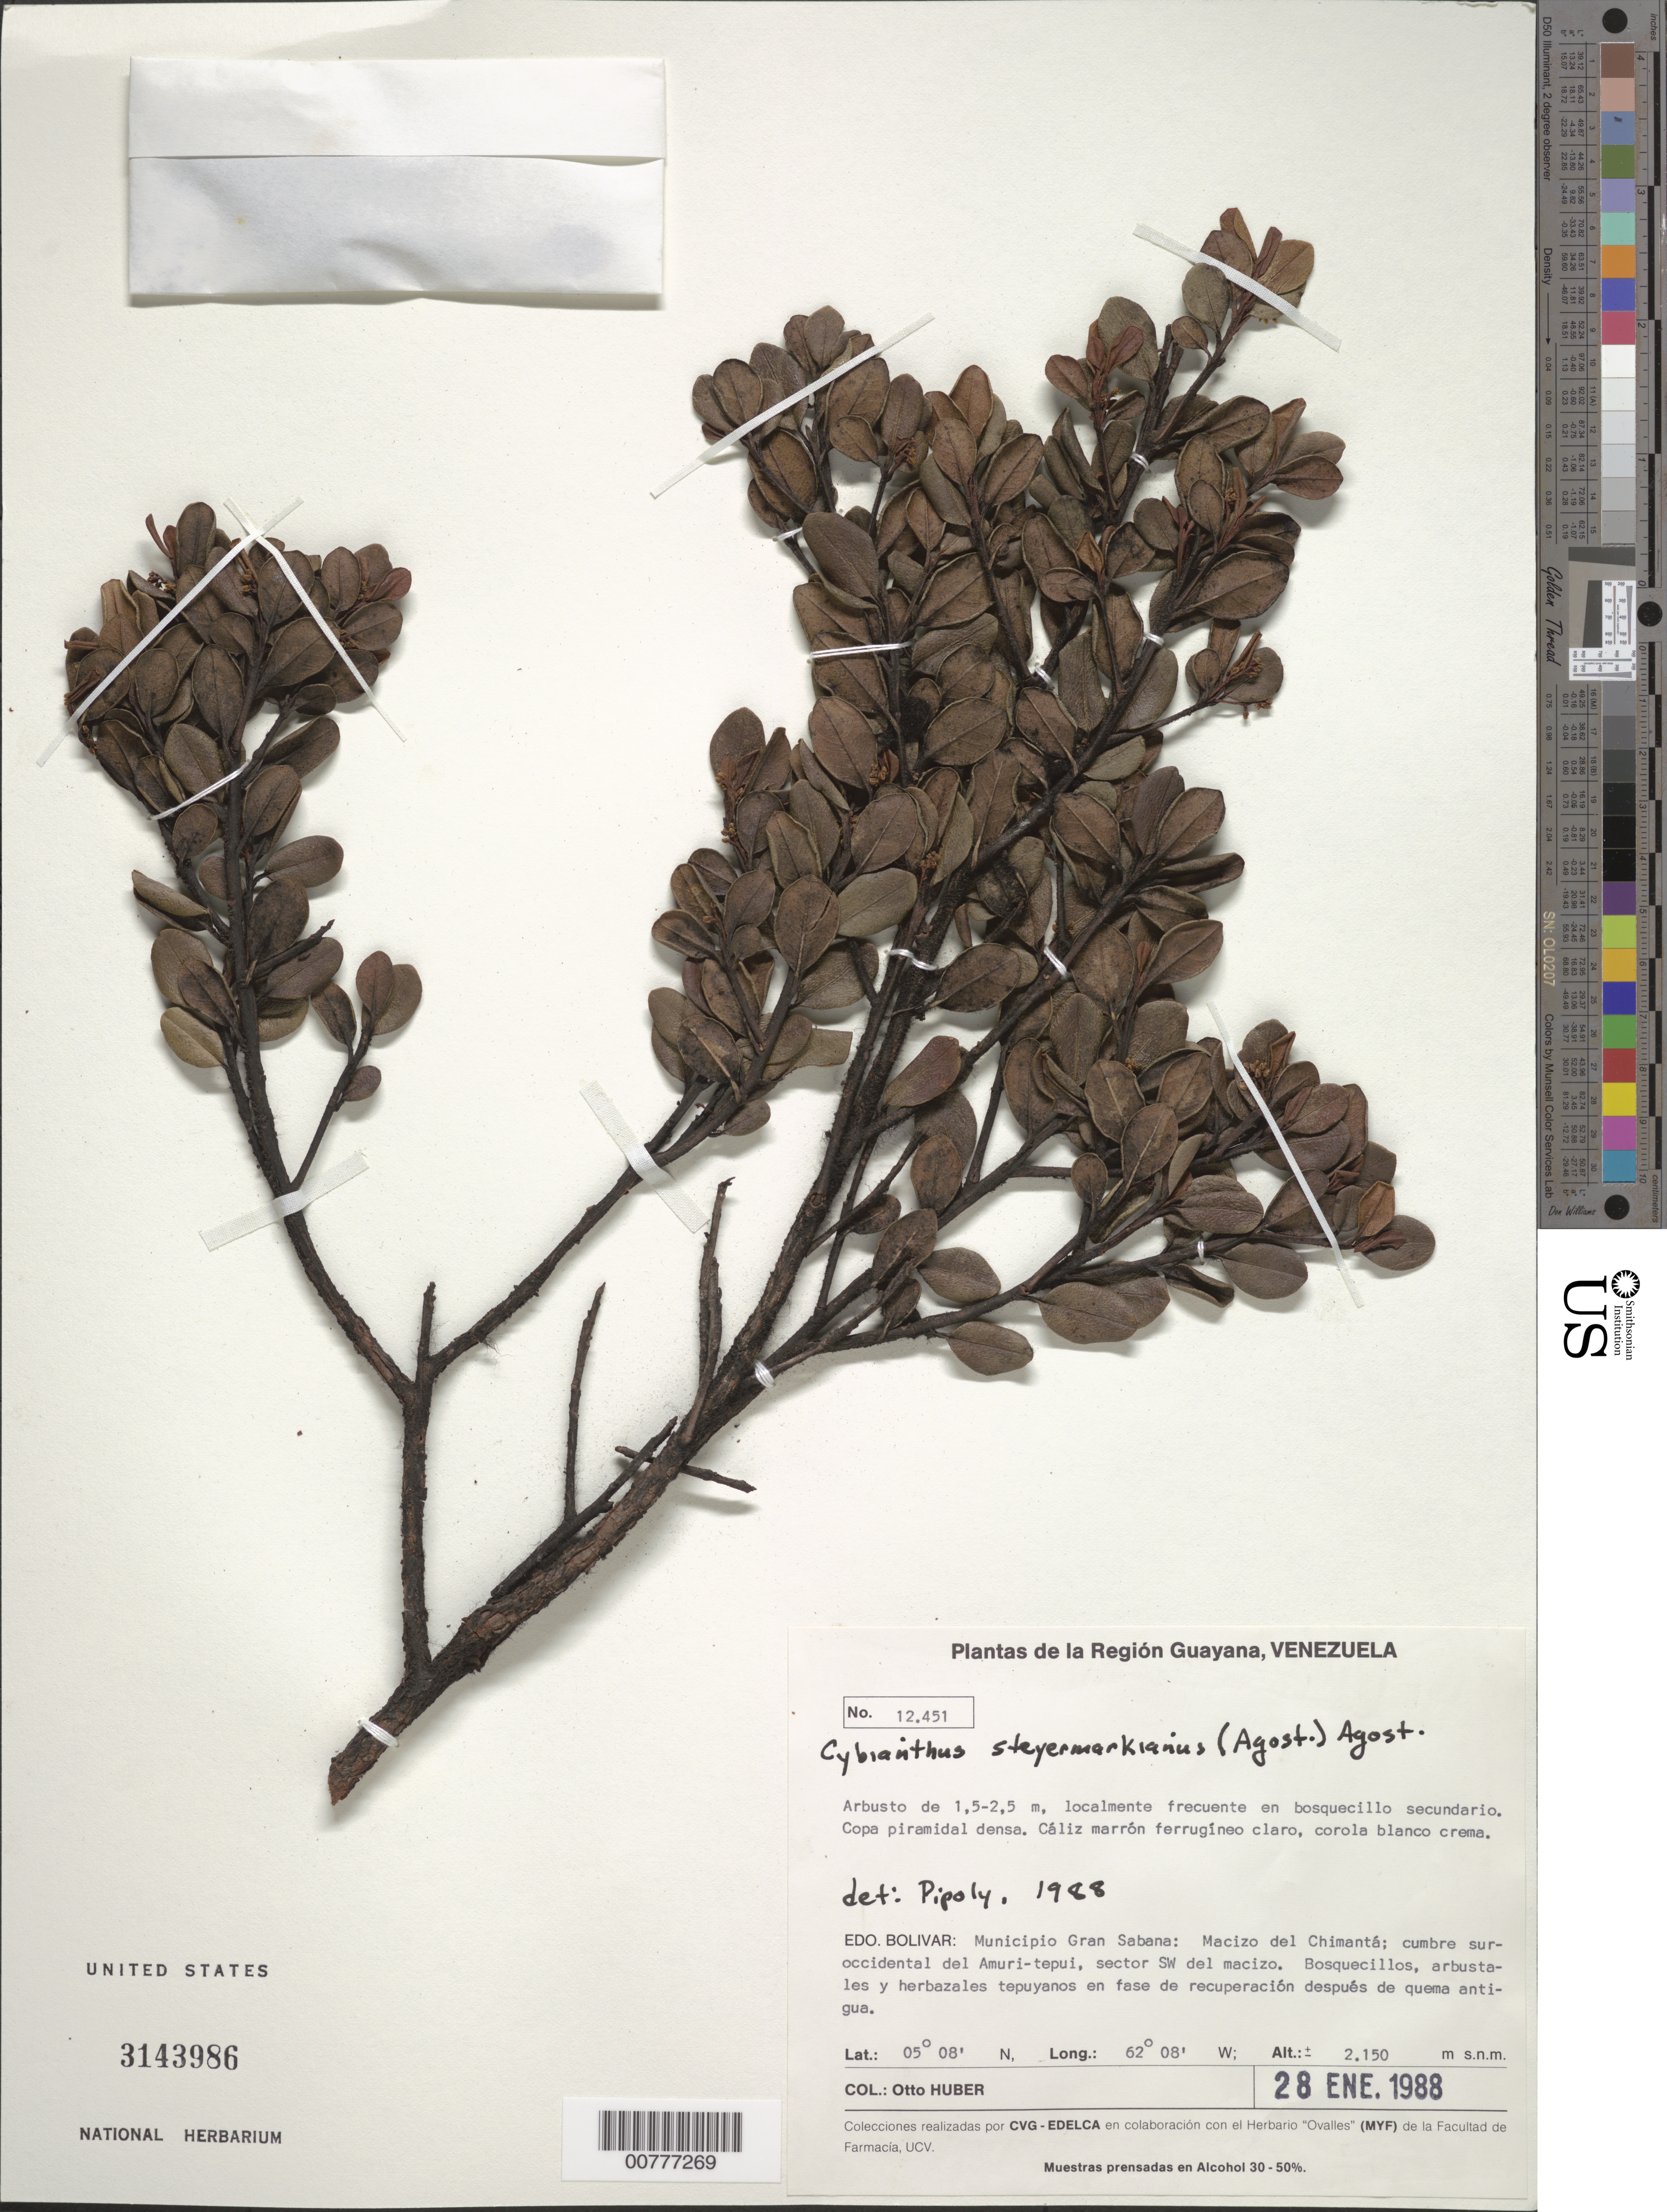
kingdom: Plantae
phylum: Tracheophyta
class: Magnoliopsida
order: Ericales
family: Primulaceae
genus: Cybianthus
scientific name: Cybianthus steyermarkianus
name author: (G. Agostini) G. Agostini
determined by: Pipoly, J. J., III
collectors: O. Huber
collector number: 12451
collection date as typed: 28-Jan-88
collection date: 1988-01-28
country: Venezuela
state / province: Bolívar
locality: Mun. Gran Sabana, Macizo del Chimantá; cumbre sur-occidental del Amuri-tepuí, sector SW del macizo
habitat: Bosquecillos, arbustales y herbazales tepuyanos en fase de recuperacion despues de quema antigua. En bosquecillo secundario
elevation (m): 2150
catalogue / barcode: US 3143986